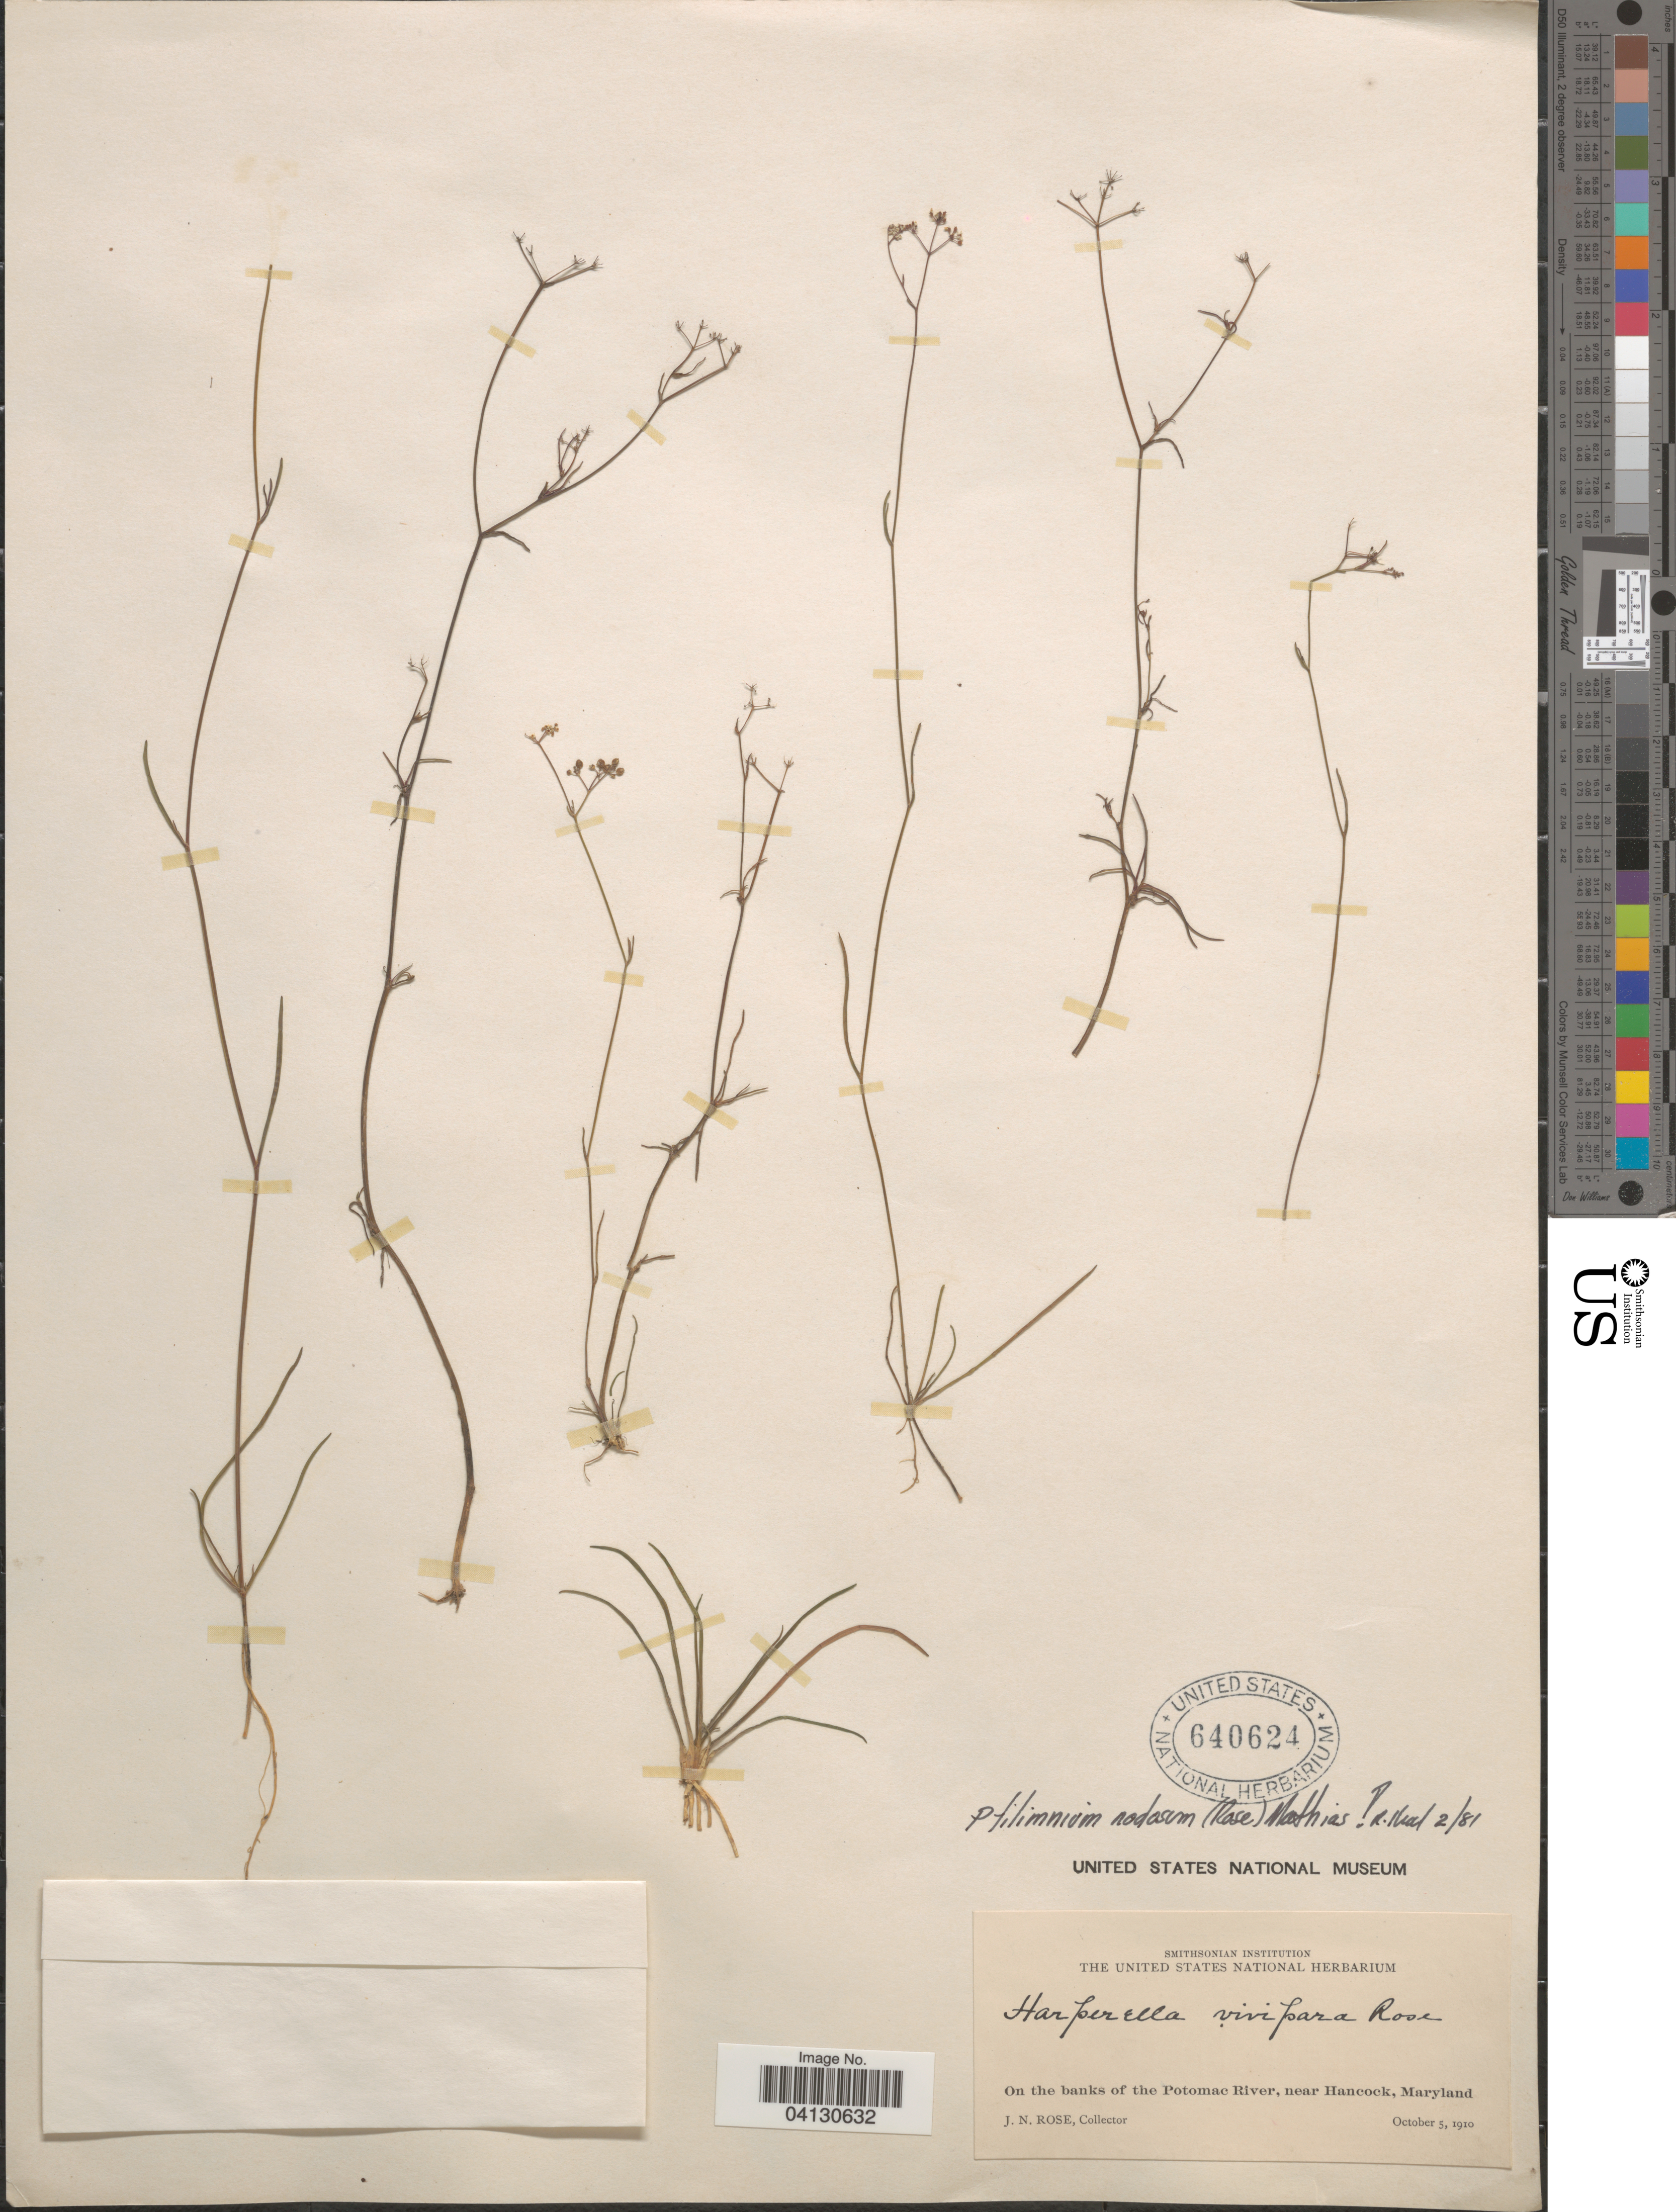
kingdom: Plantae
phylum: Tracheophyta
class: Magnoliopsida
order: Apiales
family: Apiaceae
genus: Harperella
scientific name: Harperella vivipara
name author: Rose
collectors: J. N. Rose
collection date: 1910-10-05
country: United States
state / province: Maryland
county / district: Washington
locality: On the banks of the Potomac River, near Hancock.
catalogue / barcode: US 640624